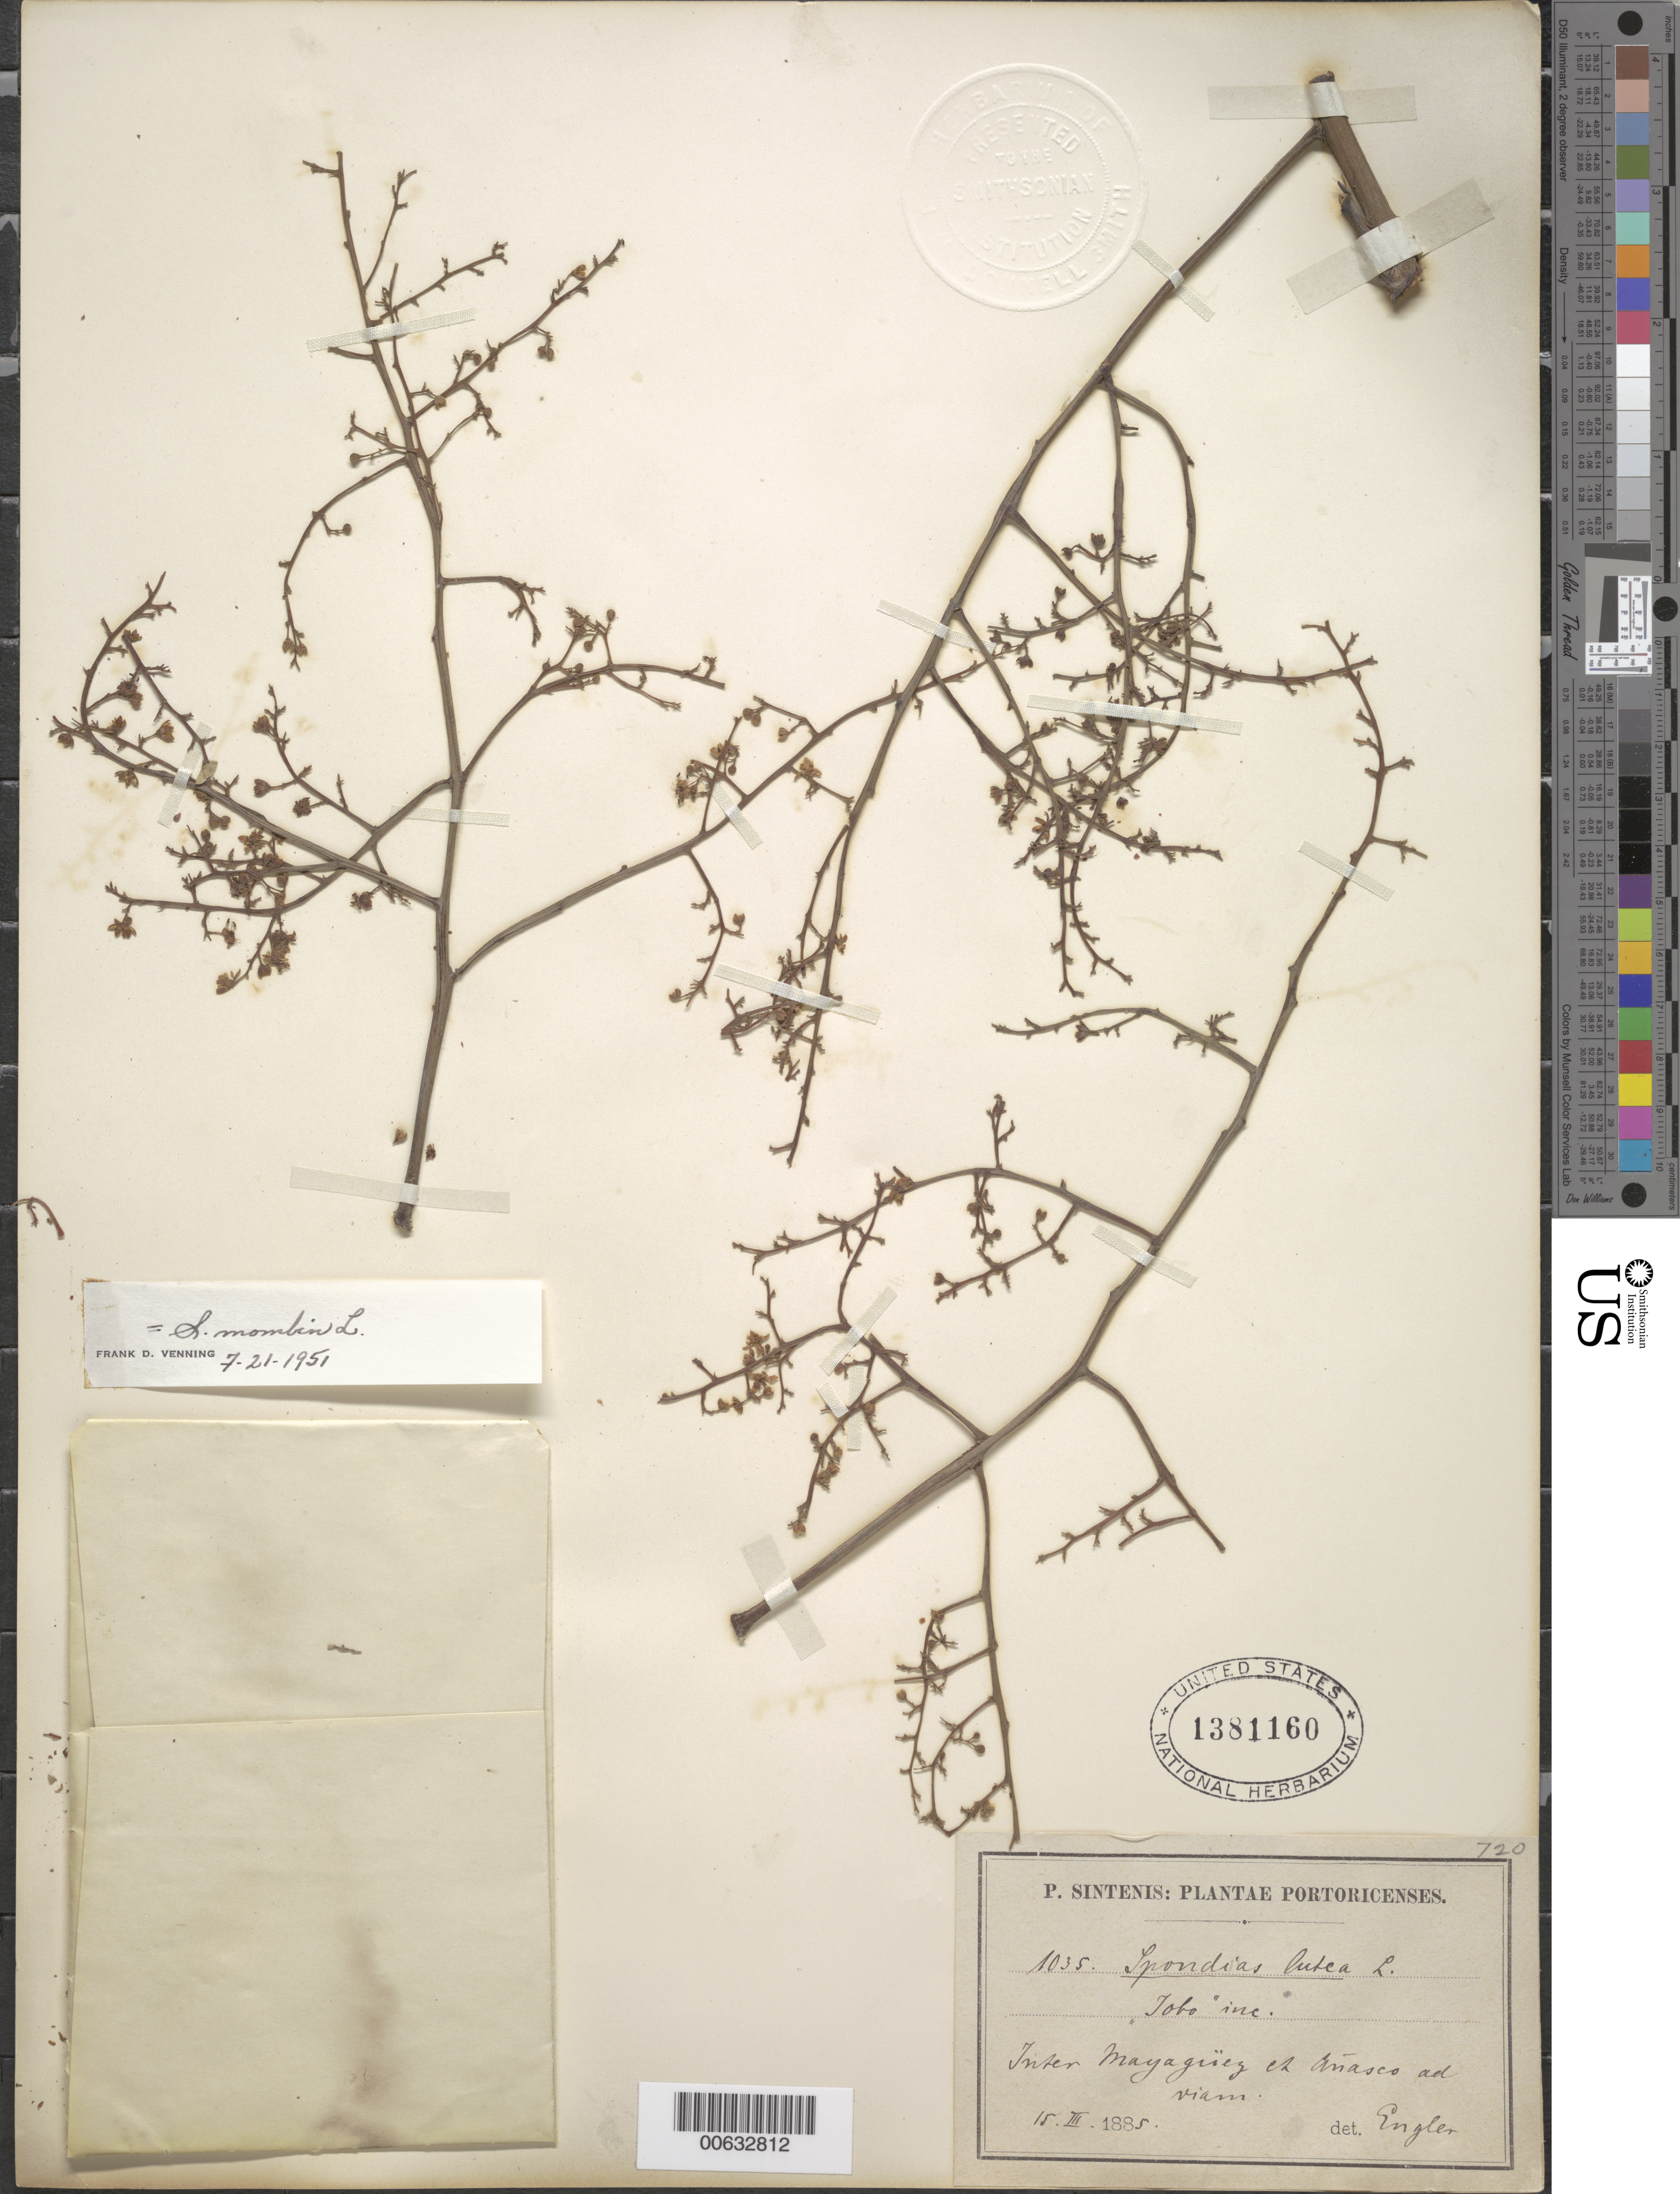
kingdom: Plantae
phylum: Tracheophyta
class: Magnoliopsida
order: Sapindales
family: Anacardiaceae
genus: Spondias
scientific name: Spondias mombin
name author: L.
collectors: P. Sintenis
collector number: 1035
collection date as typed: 15 Mar 1885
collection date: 1885-03-15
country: Puerto Rico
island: Greater Antilles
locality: Inter Mayagüez et Amasco ad viam.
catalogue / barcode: US 1381160